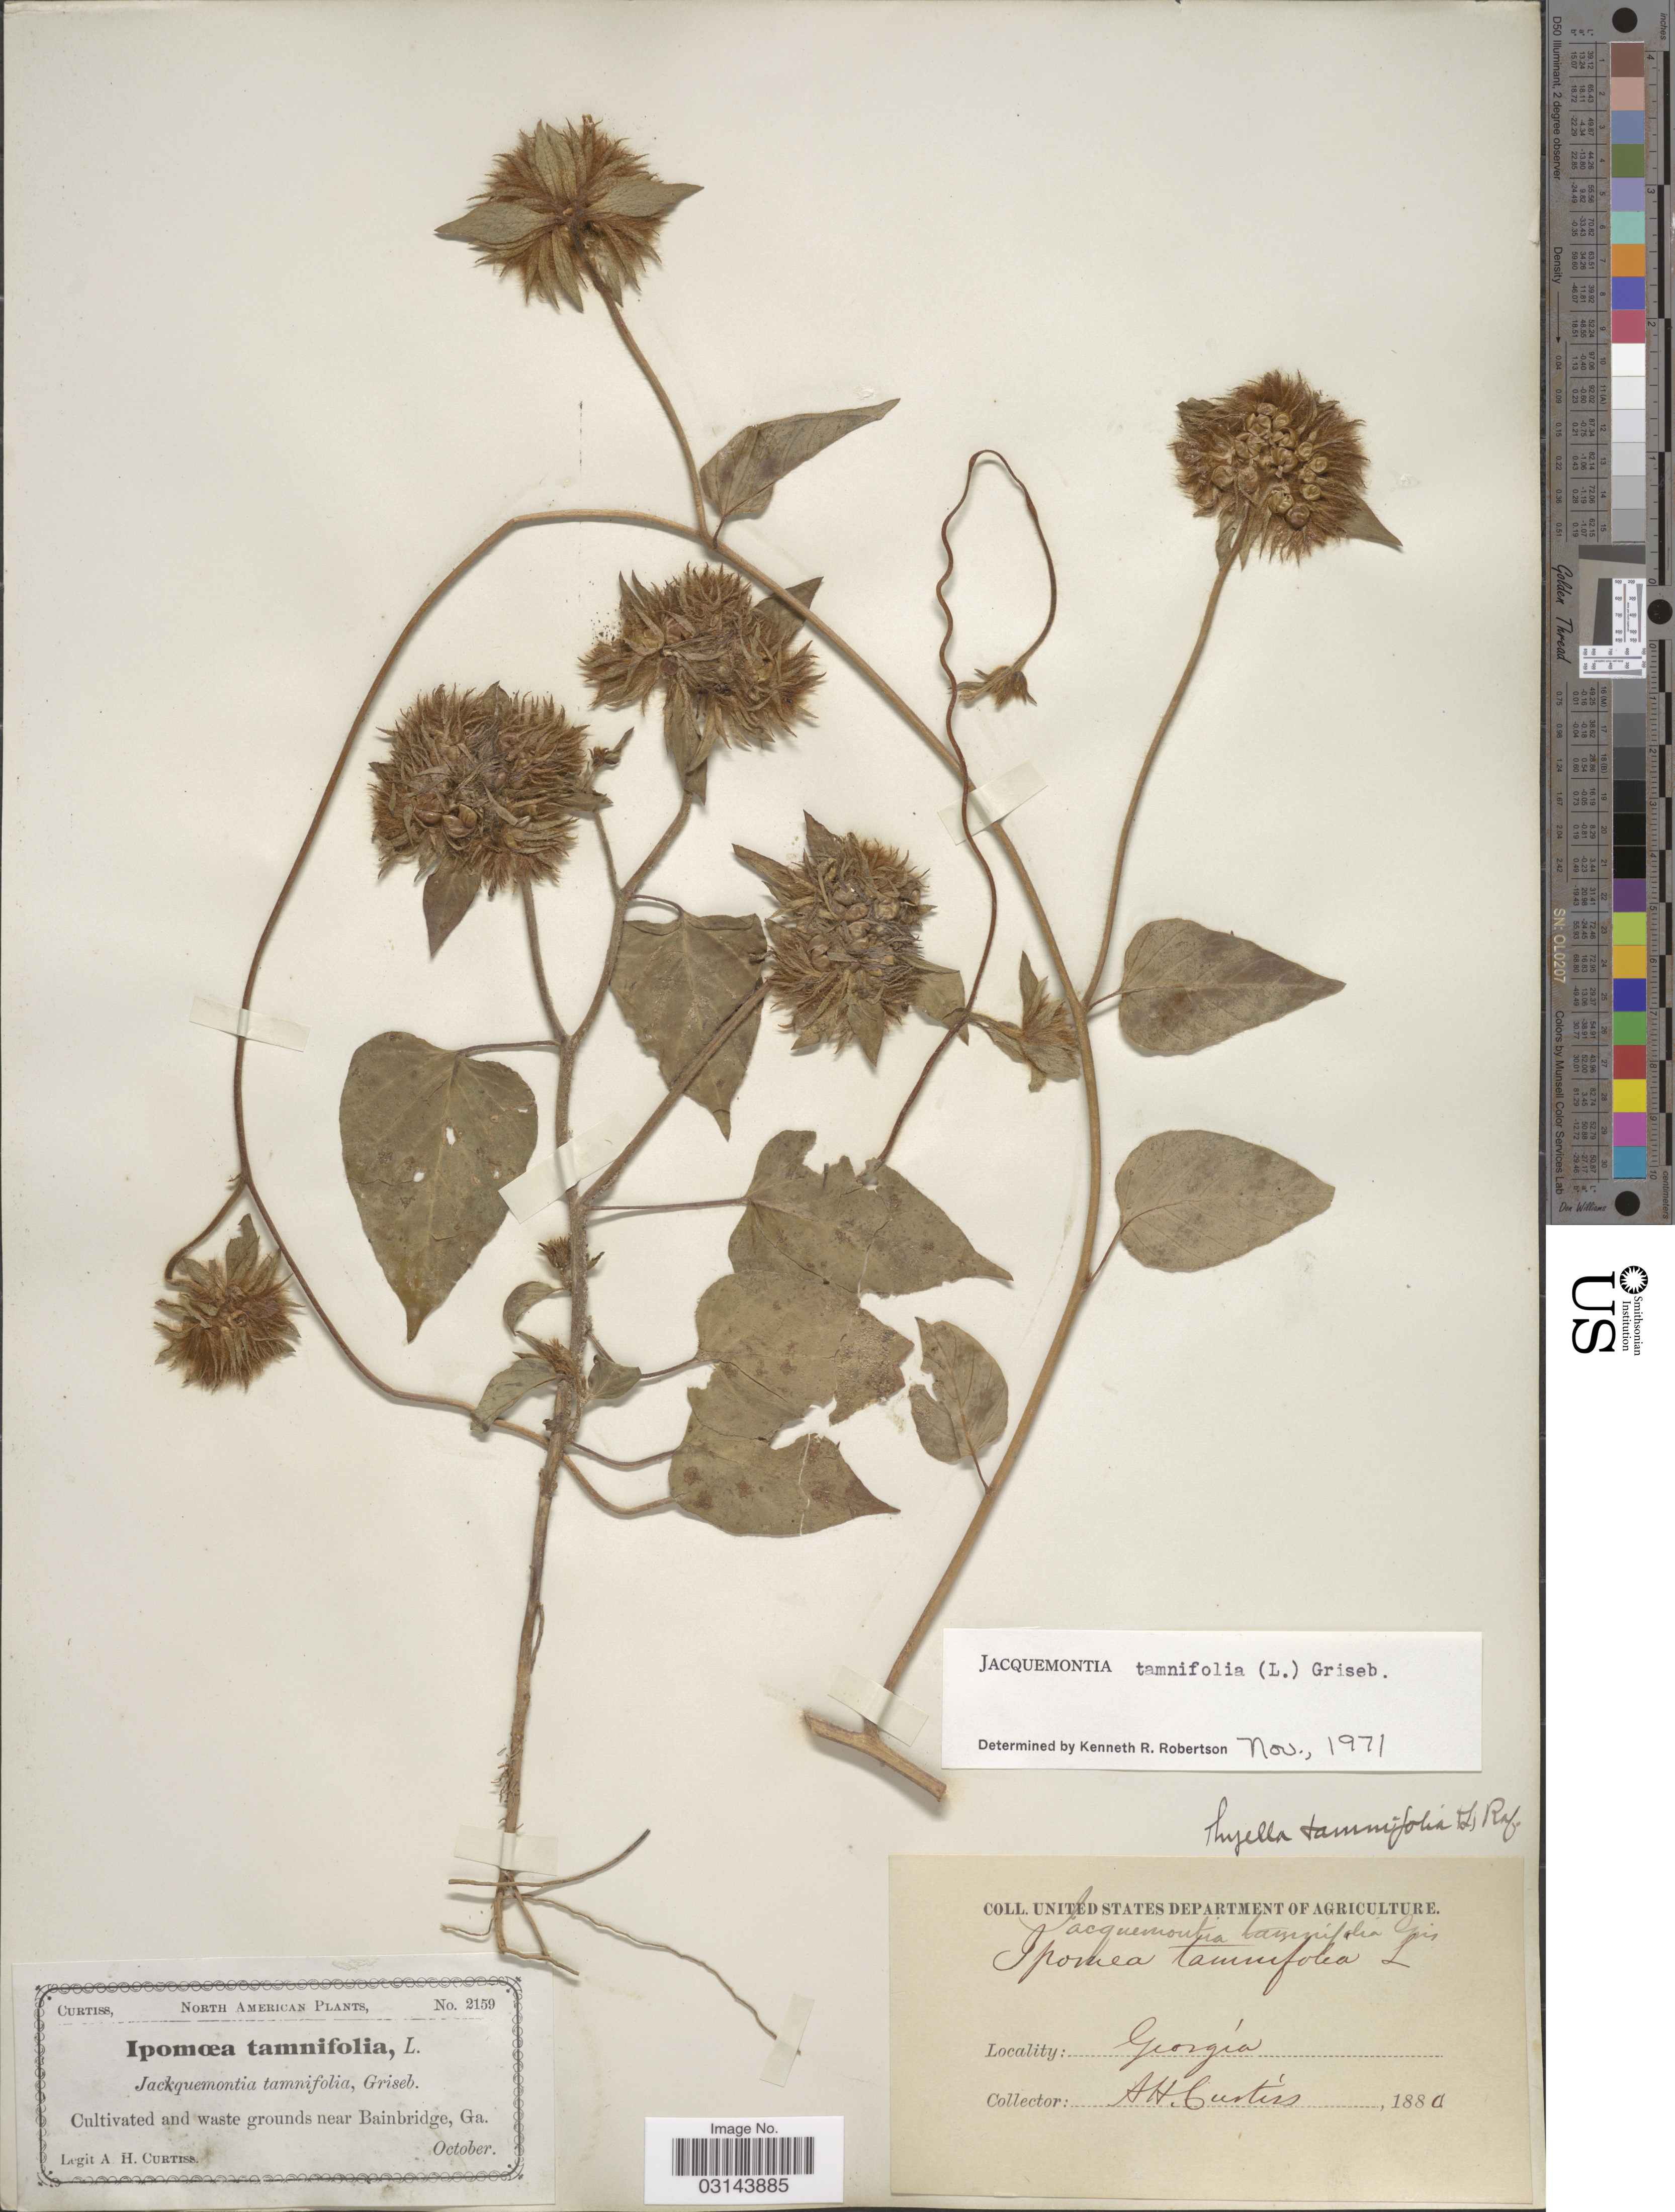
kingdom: Plantae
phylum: Tracheophyta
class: Magnoliopsida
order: Solanales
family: Convolvulaceae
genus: Jacquemontia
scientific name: Jacquemontia tamnifolia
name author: (L.) Griseb.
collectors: A. H. Curtiss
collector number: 2159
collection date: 1880-10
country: United States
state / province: Georgia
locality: Near Bainbridge, Ga.